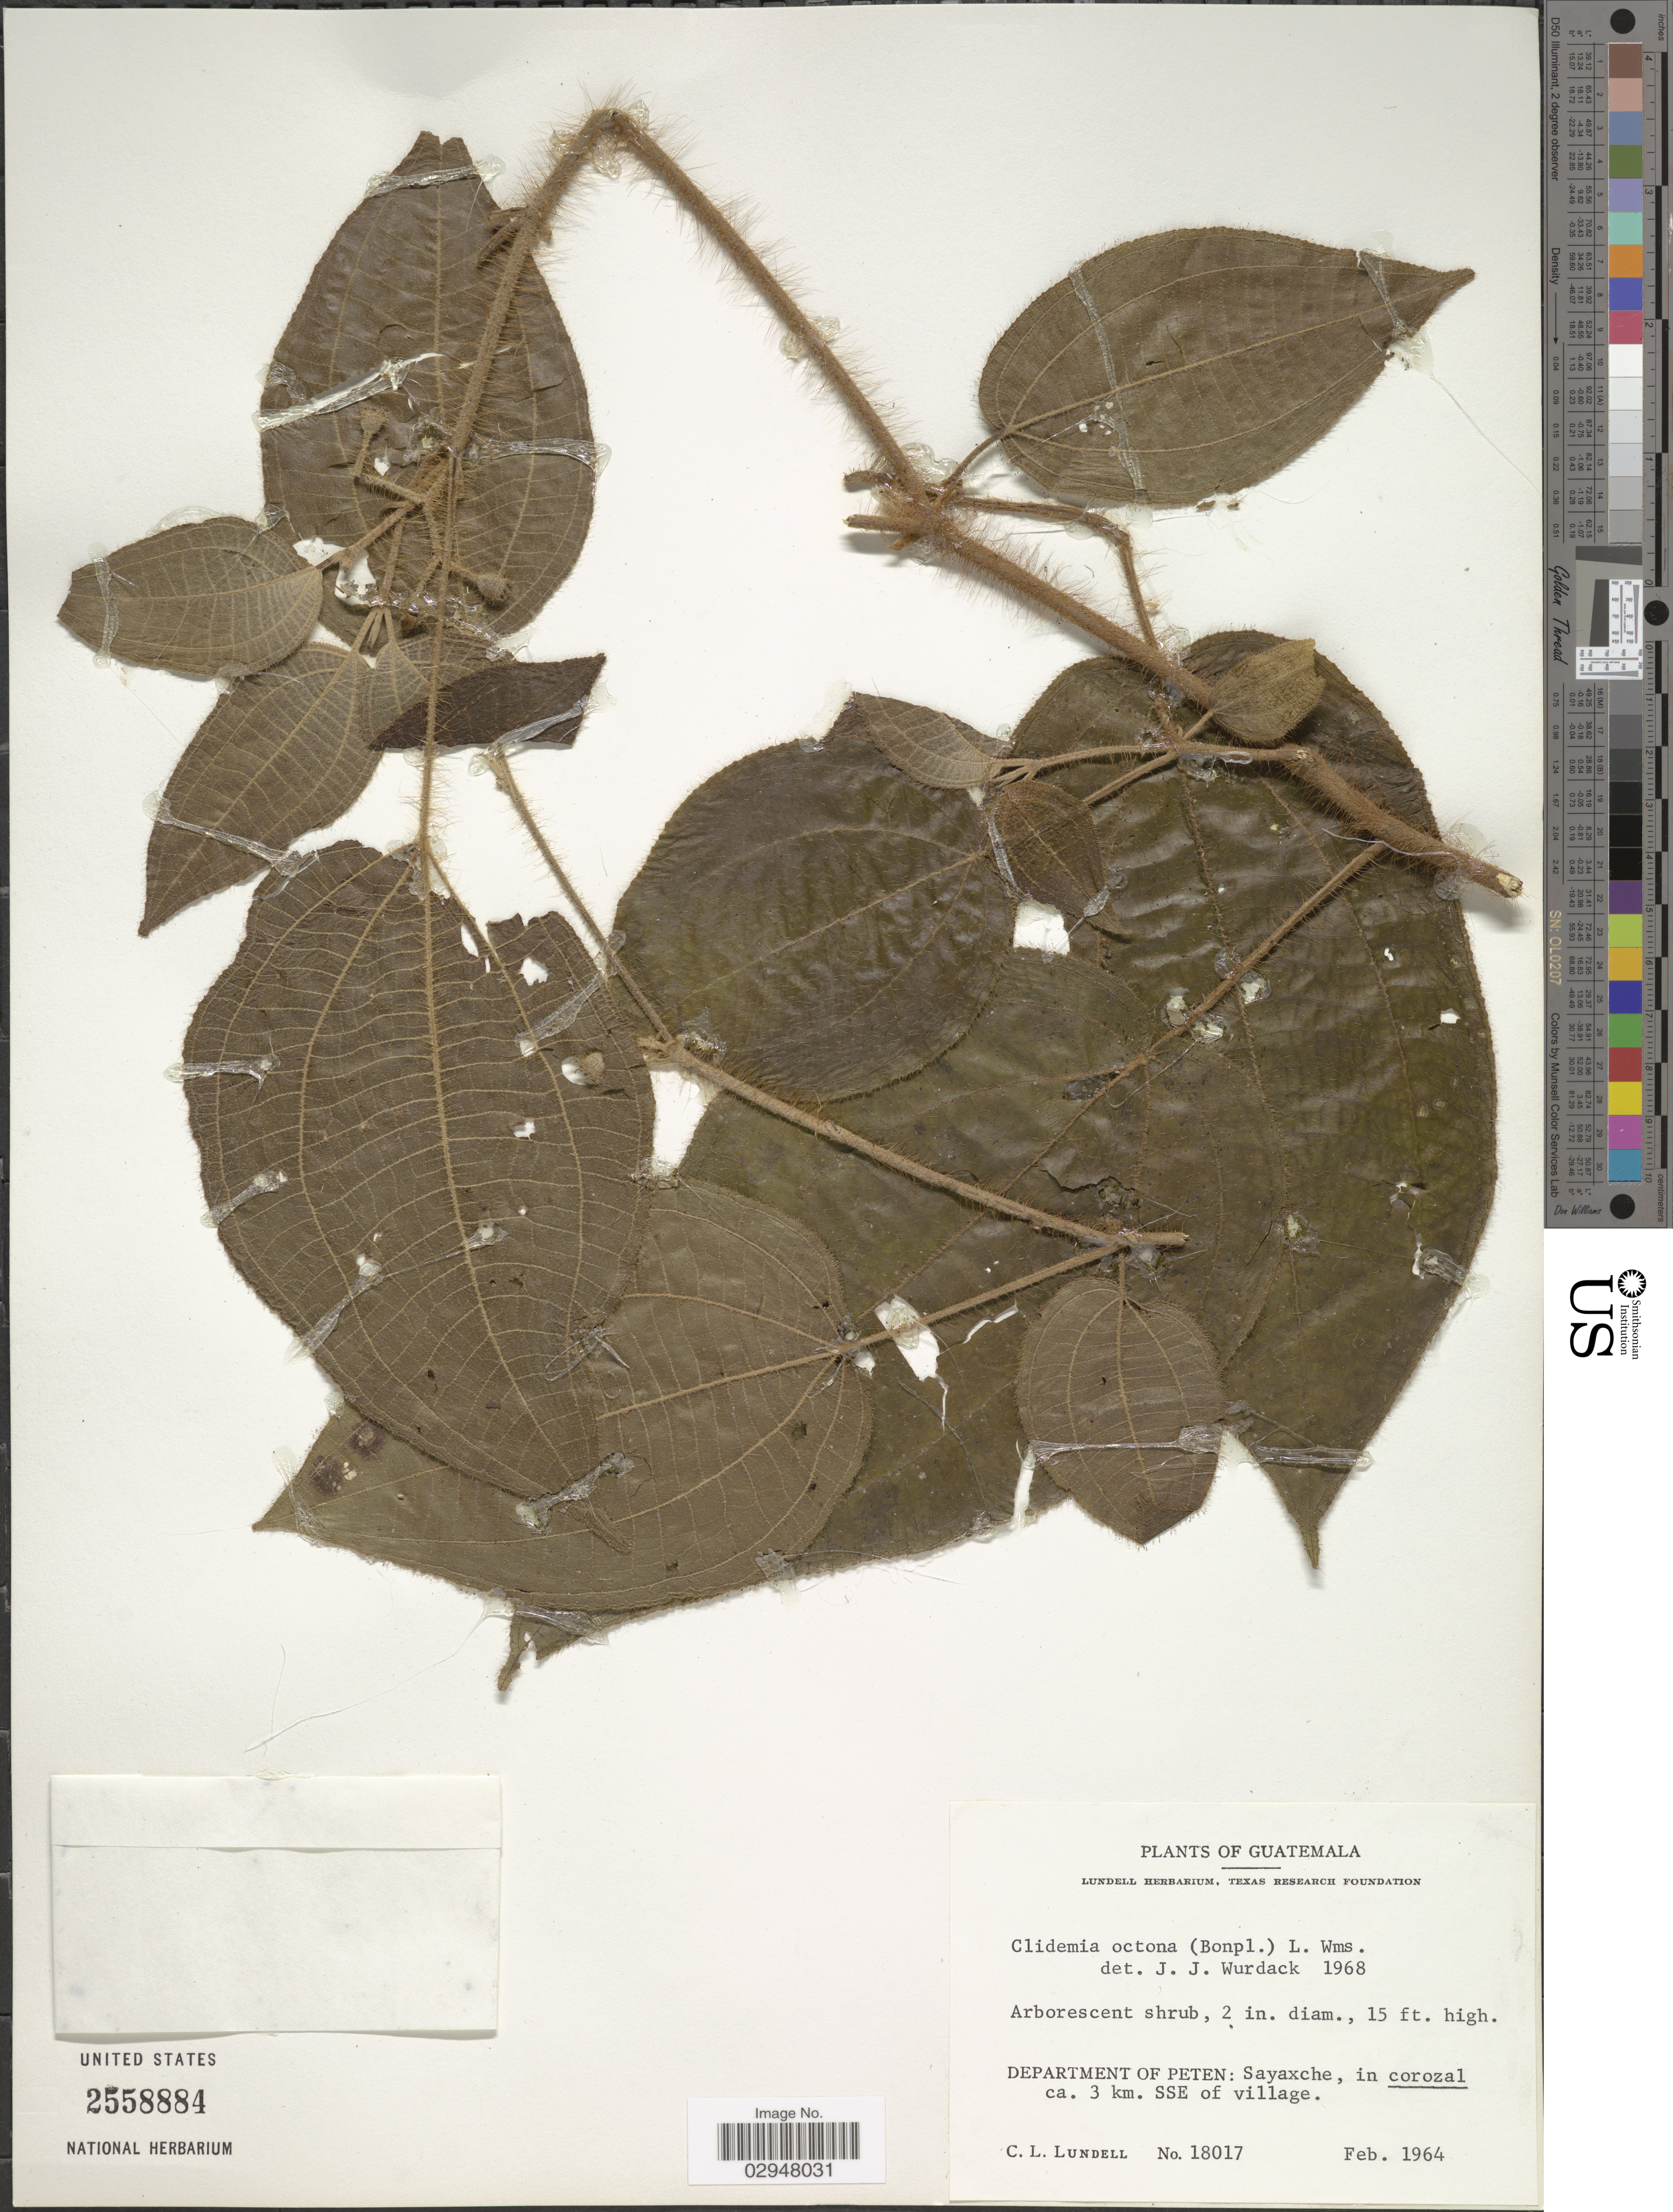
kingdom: Plantae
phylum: Tracheophyta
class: Magnoliopsida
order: Myrtales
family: Melastomataceae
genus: Clidemia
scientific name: Clidemia octona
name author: (Bonpl.) L.O. Williams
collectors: C. L. Lundell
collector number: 18017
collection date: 1964-02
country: Guatemala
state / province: El Petén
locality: Department of Peten, Sayaxche, in corozal ca. 3 km. SSE of village.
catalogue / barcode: US 2558884